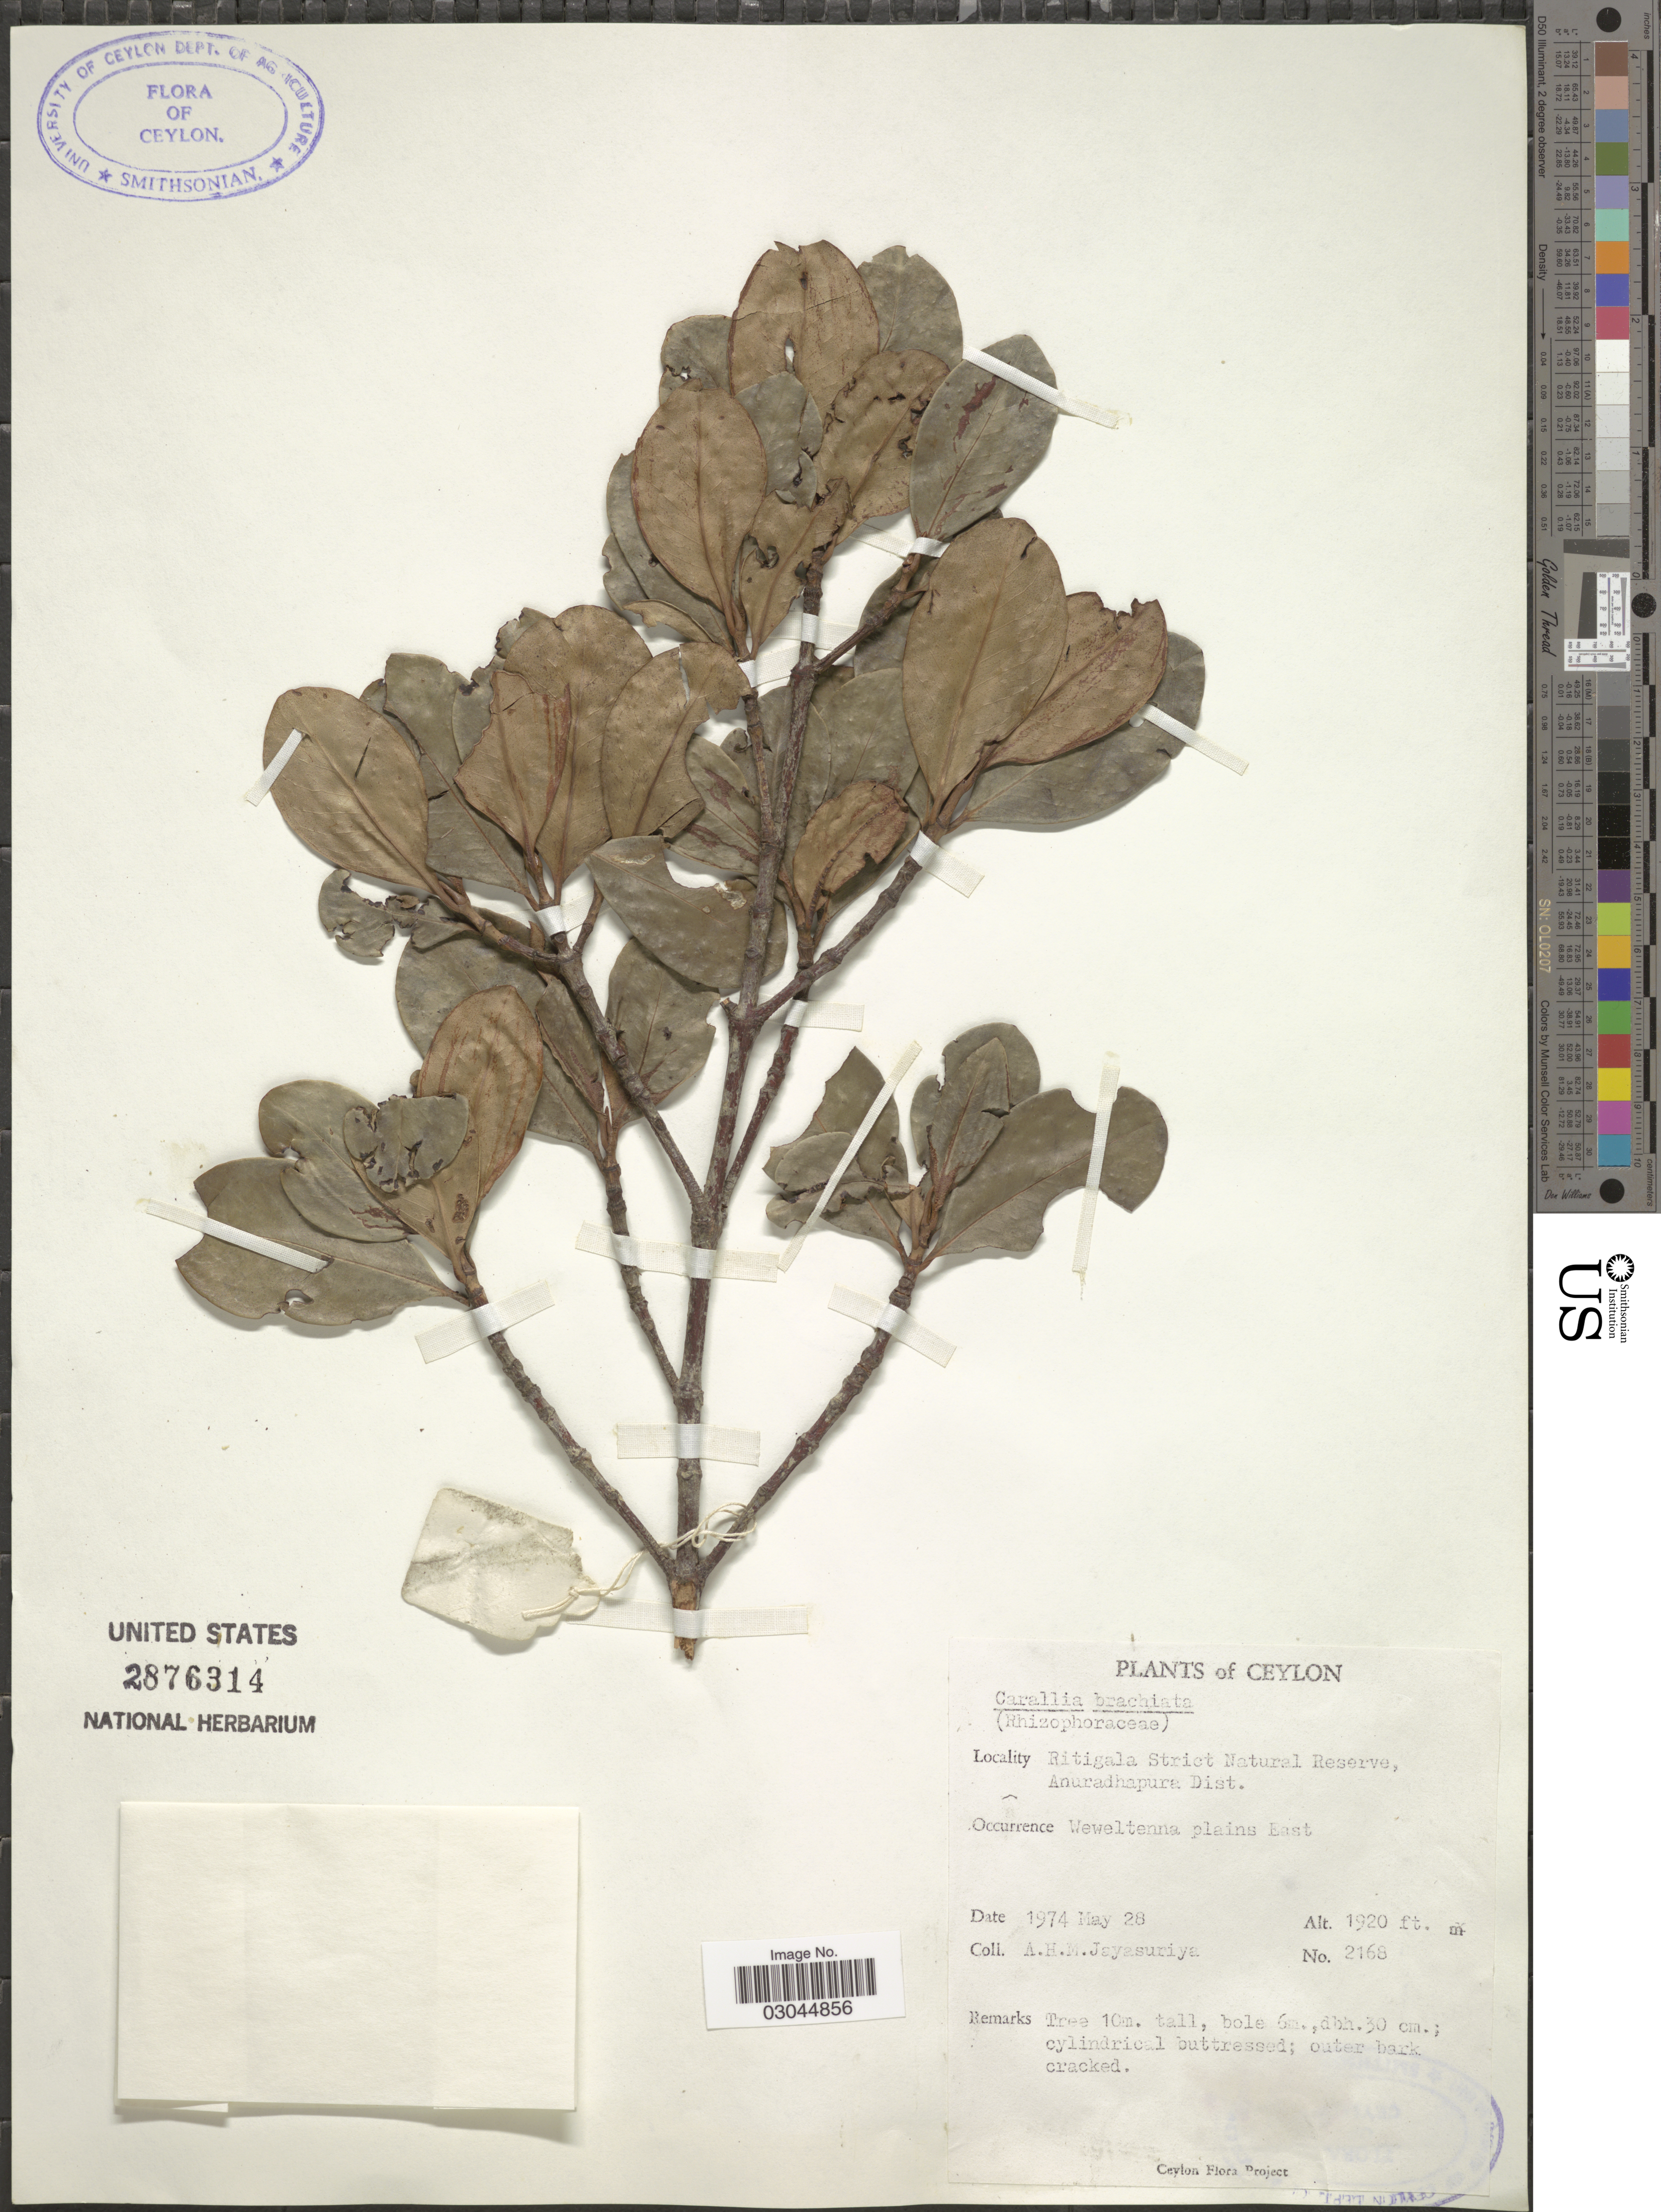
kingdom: Plantae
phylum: Tracheophyta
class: Magnoliopsida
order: Malpighiales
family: Rhizophoraceae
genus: Carallia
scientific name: Carallia brachiata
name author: (Lour.) Merr.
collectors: A. H. Jayasuriya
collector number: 2168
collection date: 1974-05-28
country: Sri Lanka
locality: Ceylon. Ritigala Strict Natural Reserve, Anuradhapura Dist. Weweltenna plains East.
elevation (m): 585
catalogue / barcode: US 2876314